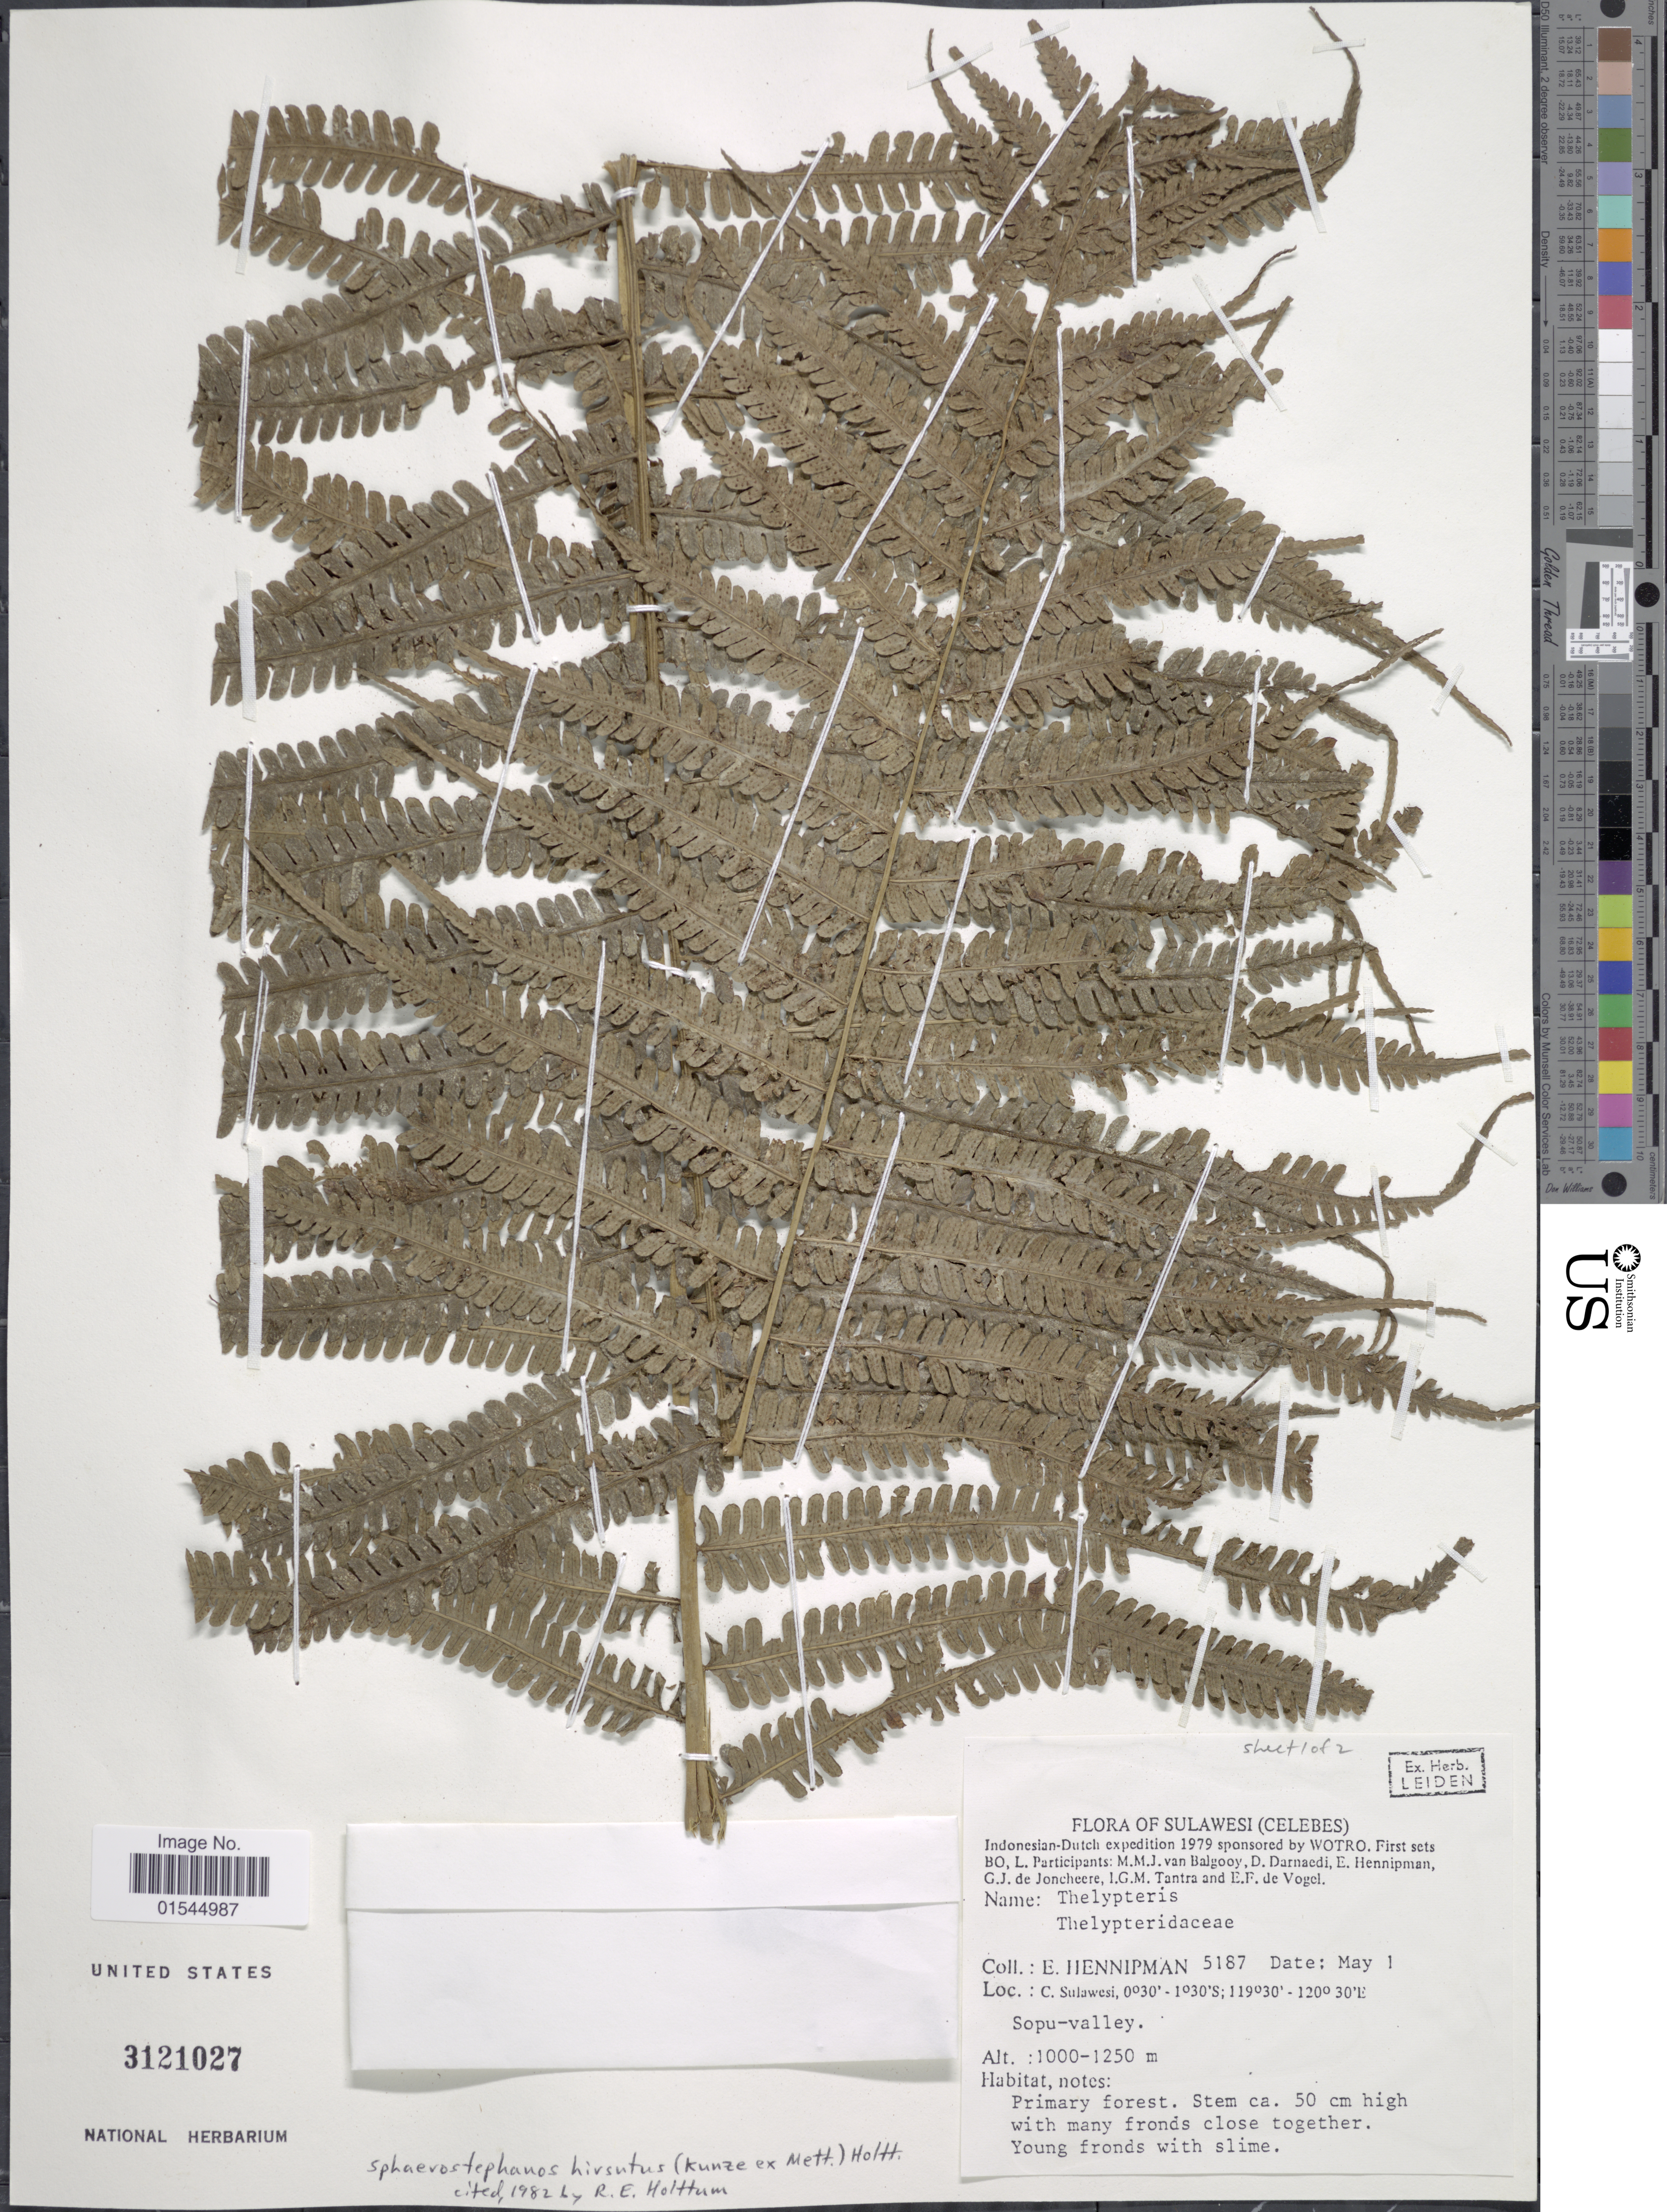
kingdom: Plantae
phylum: Tracheophyta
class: Polypodiopsida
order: Polypodiales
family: Thelypteridaceae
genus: Sphaerostephanos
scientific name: Sphaerostephanos hirsutus var. celebicus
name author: Holttum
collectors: E. Hennipman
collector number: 5187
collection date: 1979-05-01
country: Indonesia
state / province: Sulawesi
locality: C. Sulawesi. (Celebes)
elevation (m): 1000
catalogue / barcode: US 3121027